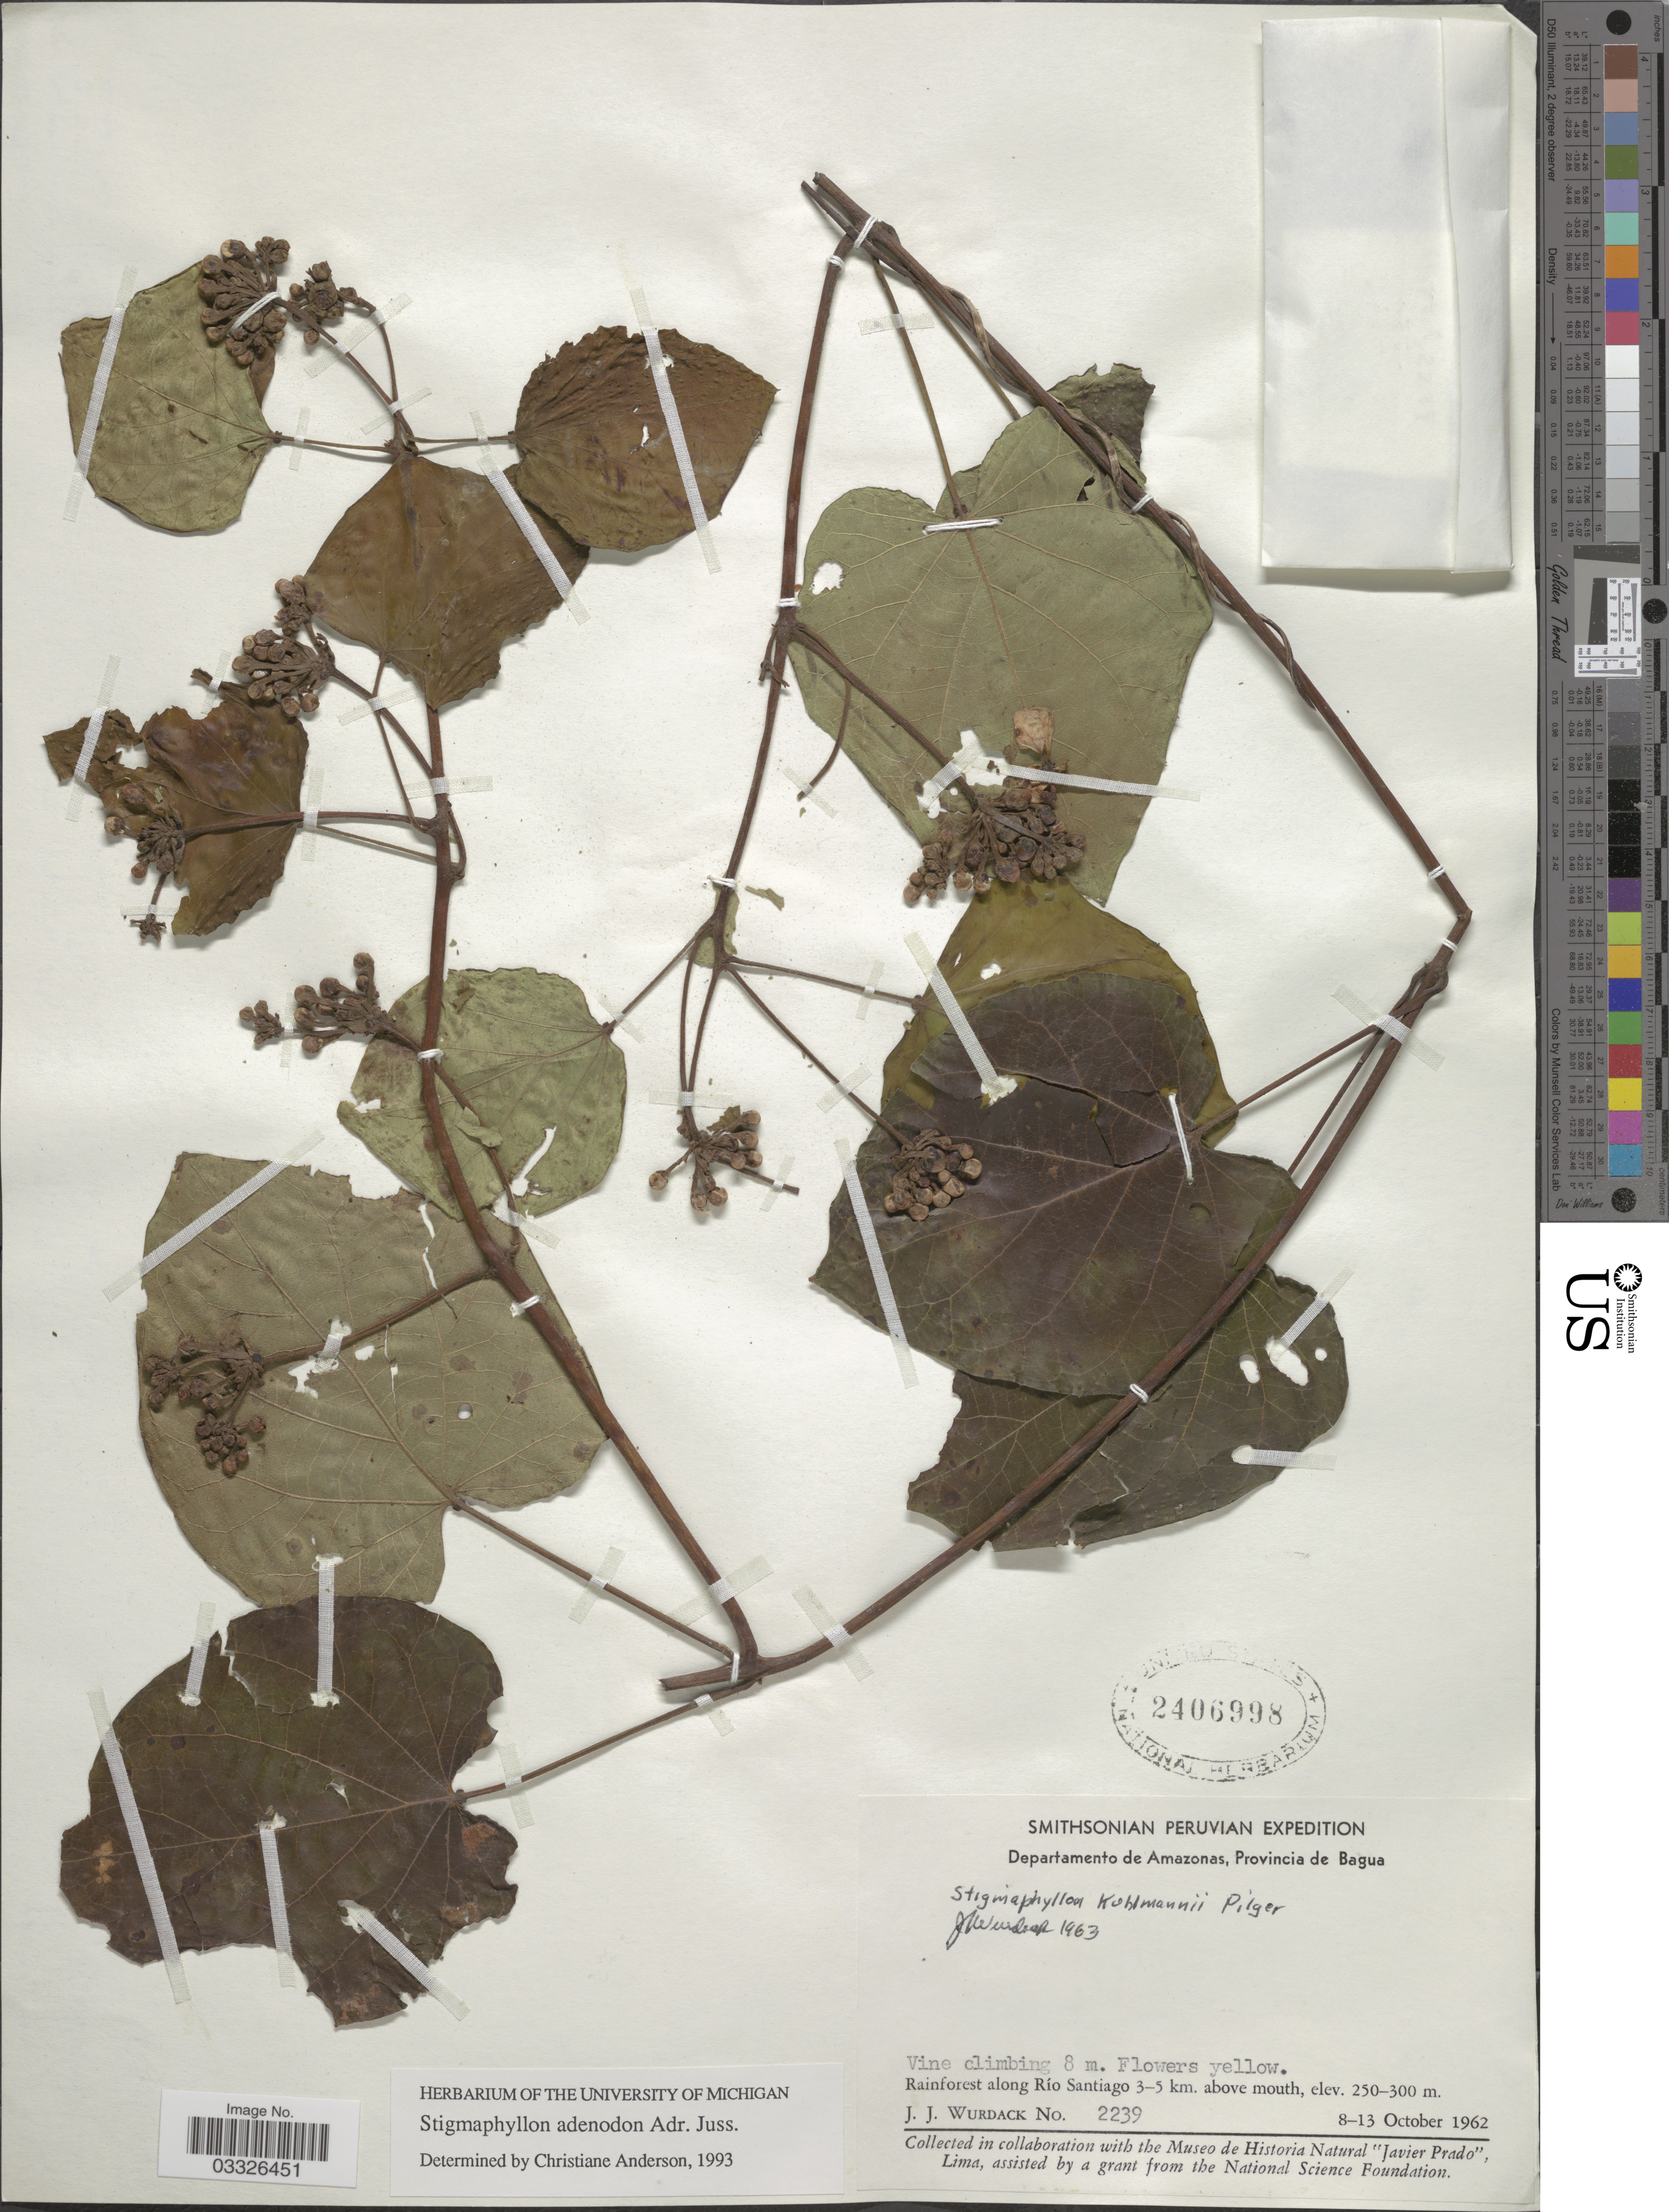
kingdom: Plantae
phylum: Tracheophyta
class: Magnoliopsida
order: Malpighiales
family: Malpighiaceae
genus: Stigmaphyllon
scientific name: Stigmaphyllon adenodon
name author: A. Juss.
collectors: J. J. Wurdack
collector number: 2239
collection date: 1962-10-08/1962-10-13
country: Peru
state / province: Amazonas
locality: Departamento de Amazonas, Provincia de Bagua. Rainforest along Río Santiago 3-5 km. above mouth.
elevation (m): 250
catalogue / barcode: US 2406998